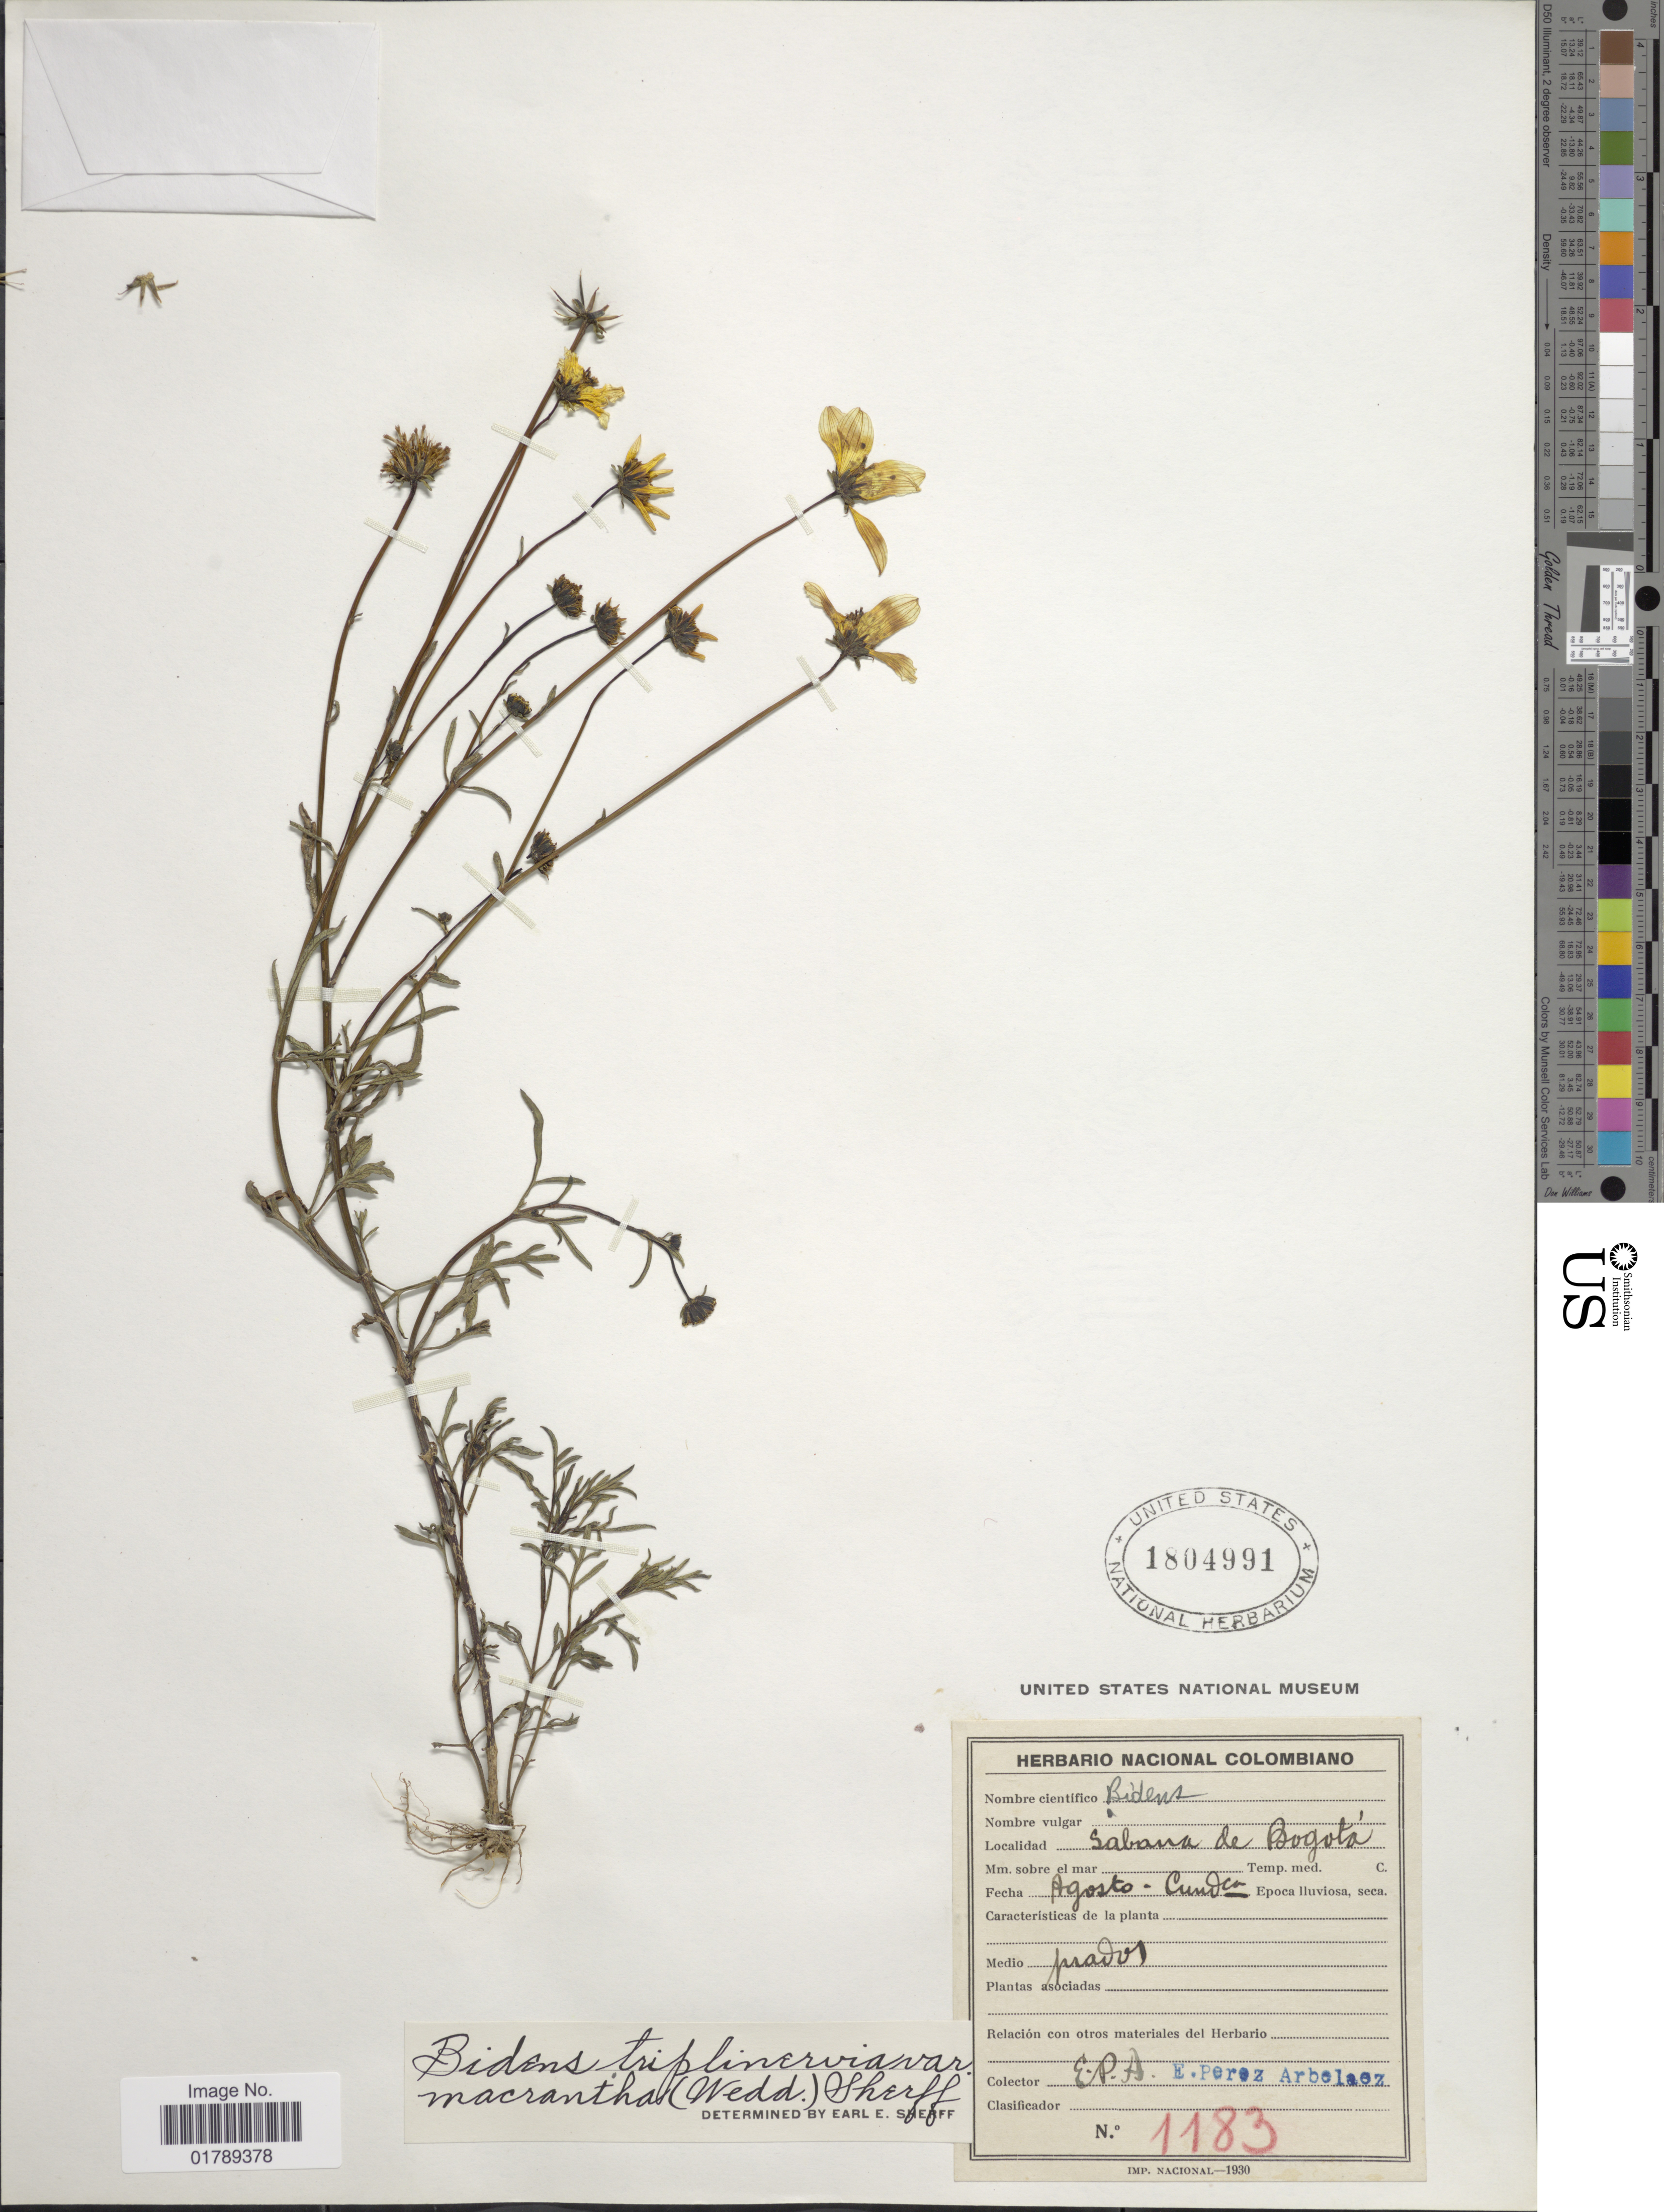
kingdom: Plantae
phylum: Tracheophyta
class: Magnoliopsida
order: Asterales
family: Asteraceae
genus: Bidens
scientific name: Bidens triplinervia var. macrantha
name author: (Wedd.) Sherff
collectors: E. P. Arbelaez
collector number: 1183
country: Colombia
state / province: Bogota D.C.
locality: Sabana de Bogota.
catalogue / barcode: US 1804991